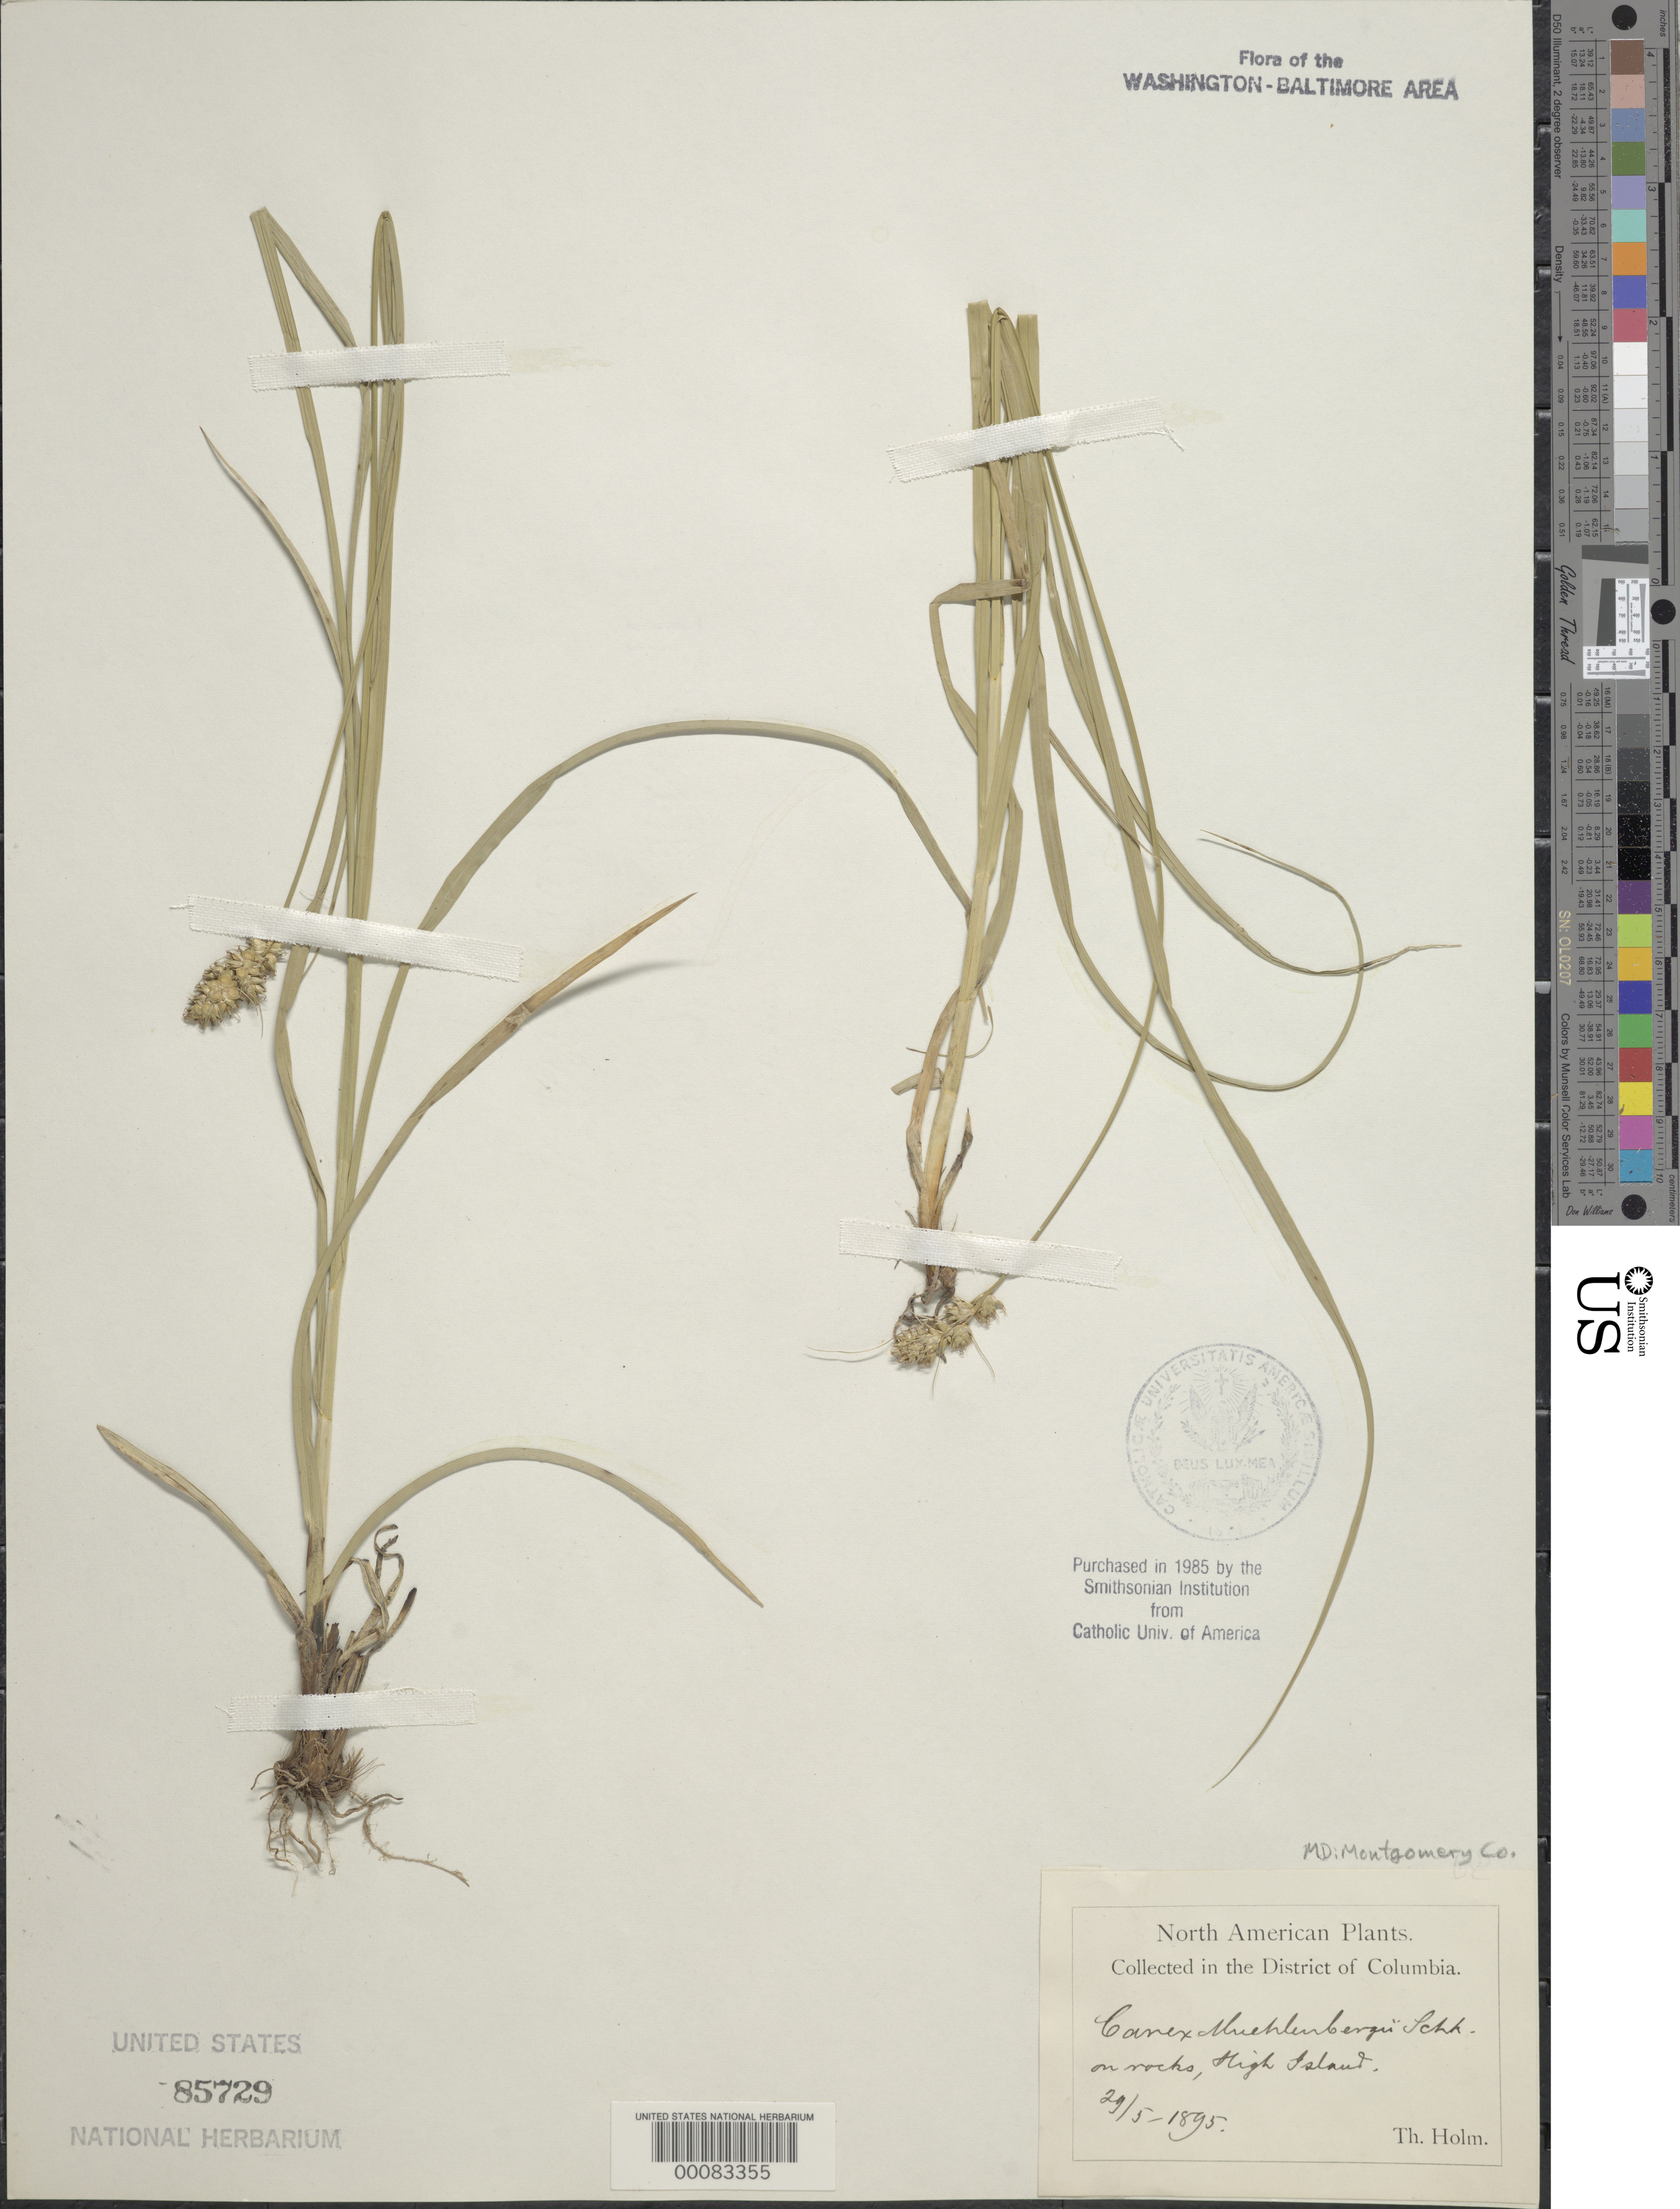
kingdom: Plantae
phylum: Tracheophyta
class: Liliopsida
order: Poales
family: Cyperaceae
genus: Carex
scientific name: Carex muehlenbergii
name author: Willd.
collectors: T. Holm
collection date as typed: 29 May 1895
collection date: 1895-05-29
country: United States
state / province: Maryland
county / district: Montgomery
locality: High Island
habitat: Rocks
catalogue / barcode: US 85729